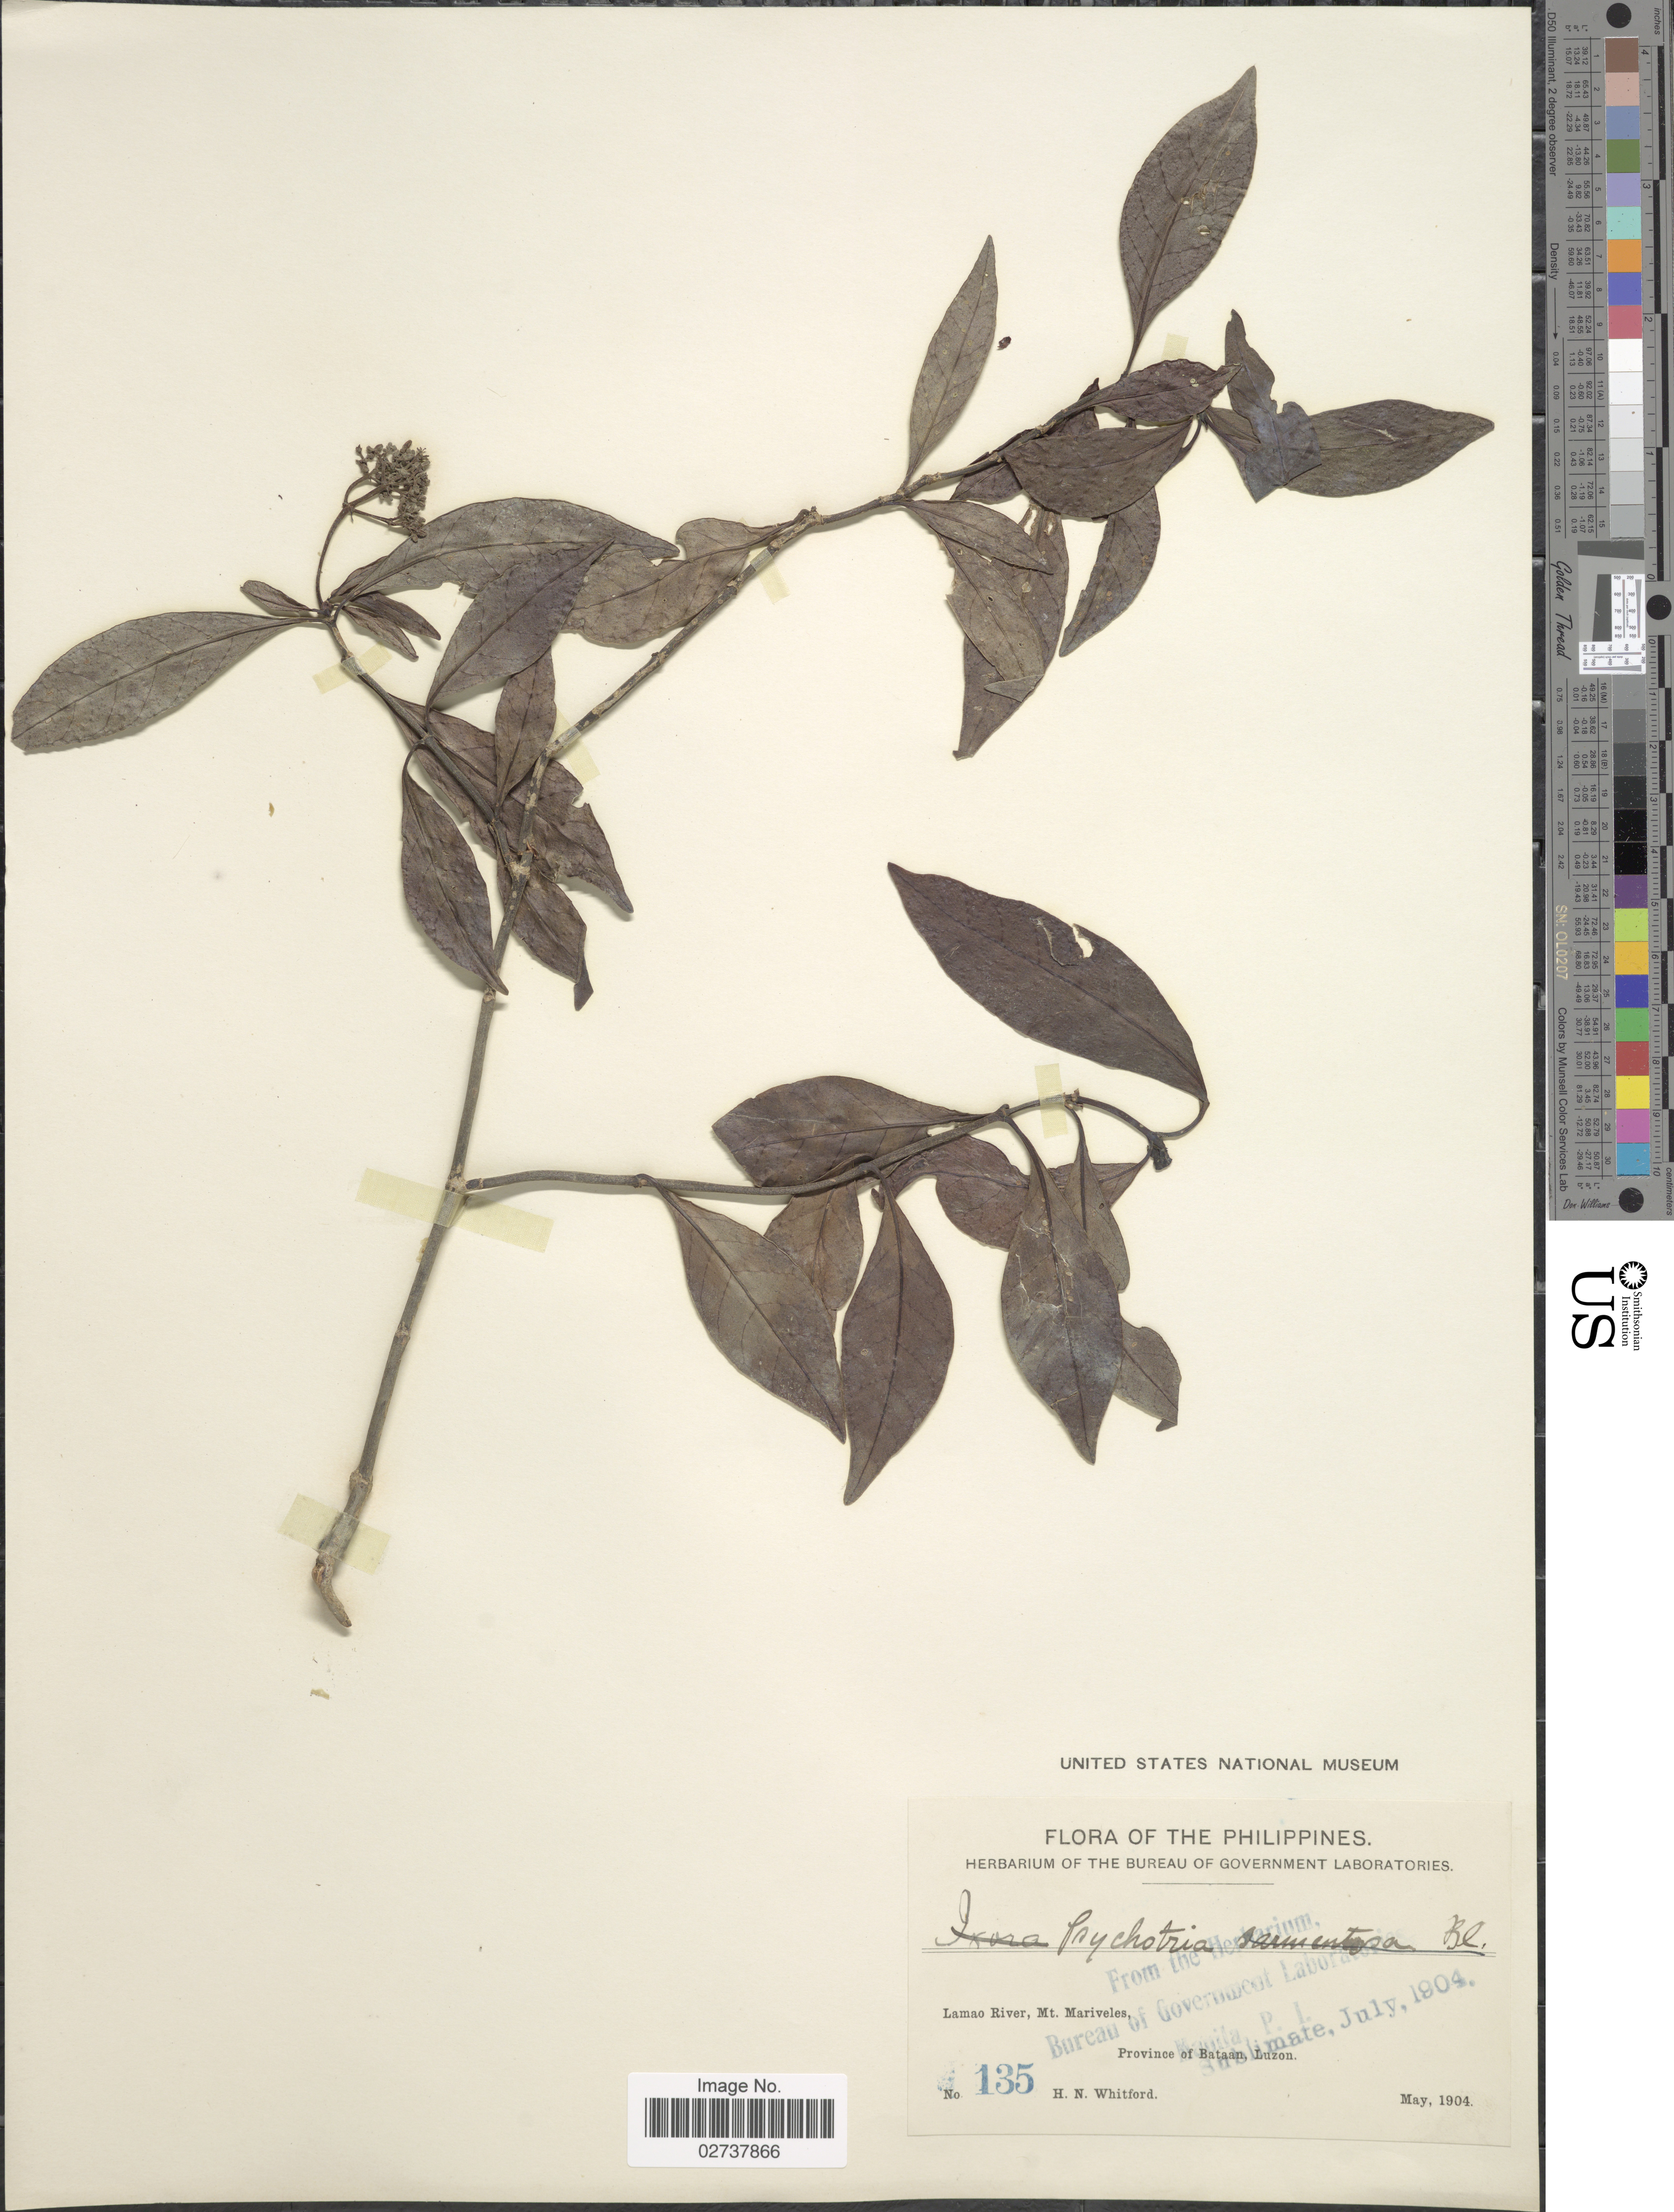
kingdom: Plantae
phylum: Tracheophyta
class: Magnoliopsida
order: Gentianales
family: Rubiaceae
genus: Psychotria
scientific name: Psychotria ixoroides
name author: Bartl. ex DC.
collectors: H. N. Whitford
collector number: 135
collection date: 1904-05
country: Philippines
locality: Lamao River, Mt. Mariveles, Province of Bataan, Luzon